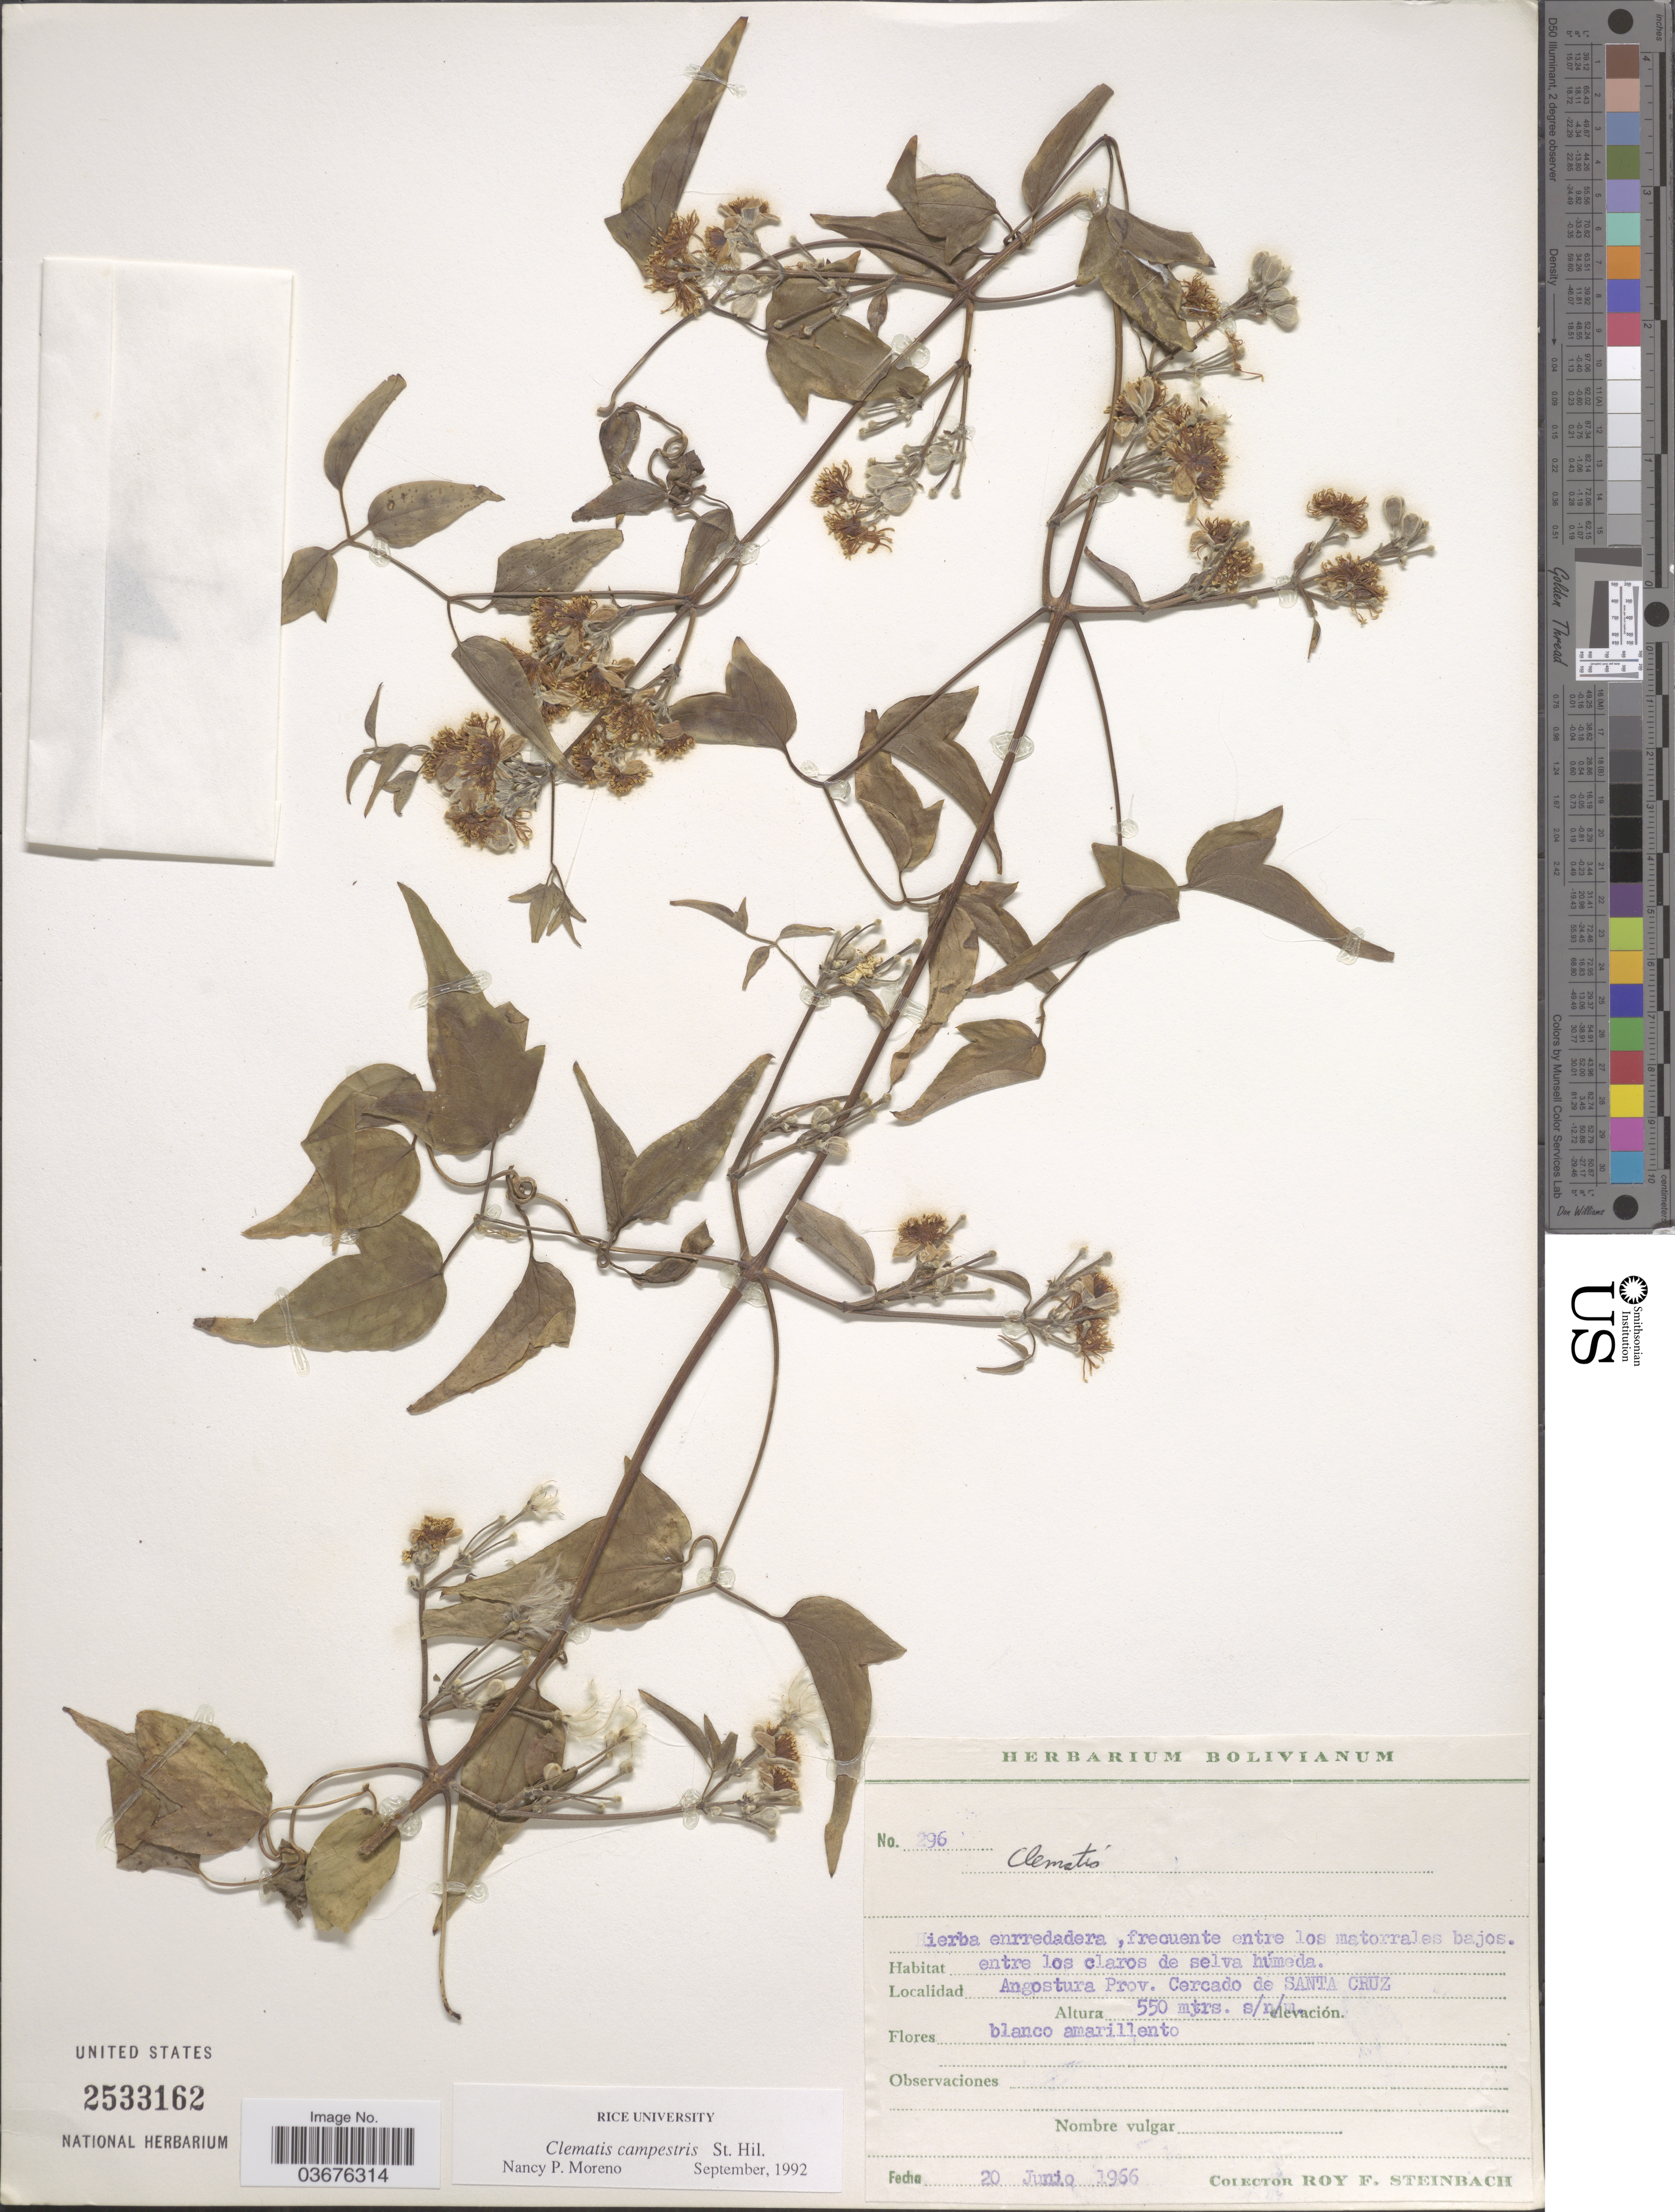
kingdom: Plantae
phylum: Tracheophyta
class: Magnoliopsida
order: Ranunculales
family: Ranunculaceae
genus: Clematis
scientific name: Clematis campestris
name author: A. St.-Hil.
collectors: R. F. Steinbach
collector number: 296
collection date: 1966-06-20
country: Bolivia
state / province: Santa Cruz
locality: Entre los claros de selva húmeda. Angostura Prov. Cercado de Santa Cruz.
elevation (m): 550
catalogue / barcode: US 2533162